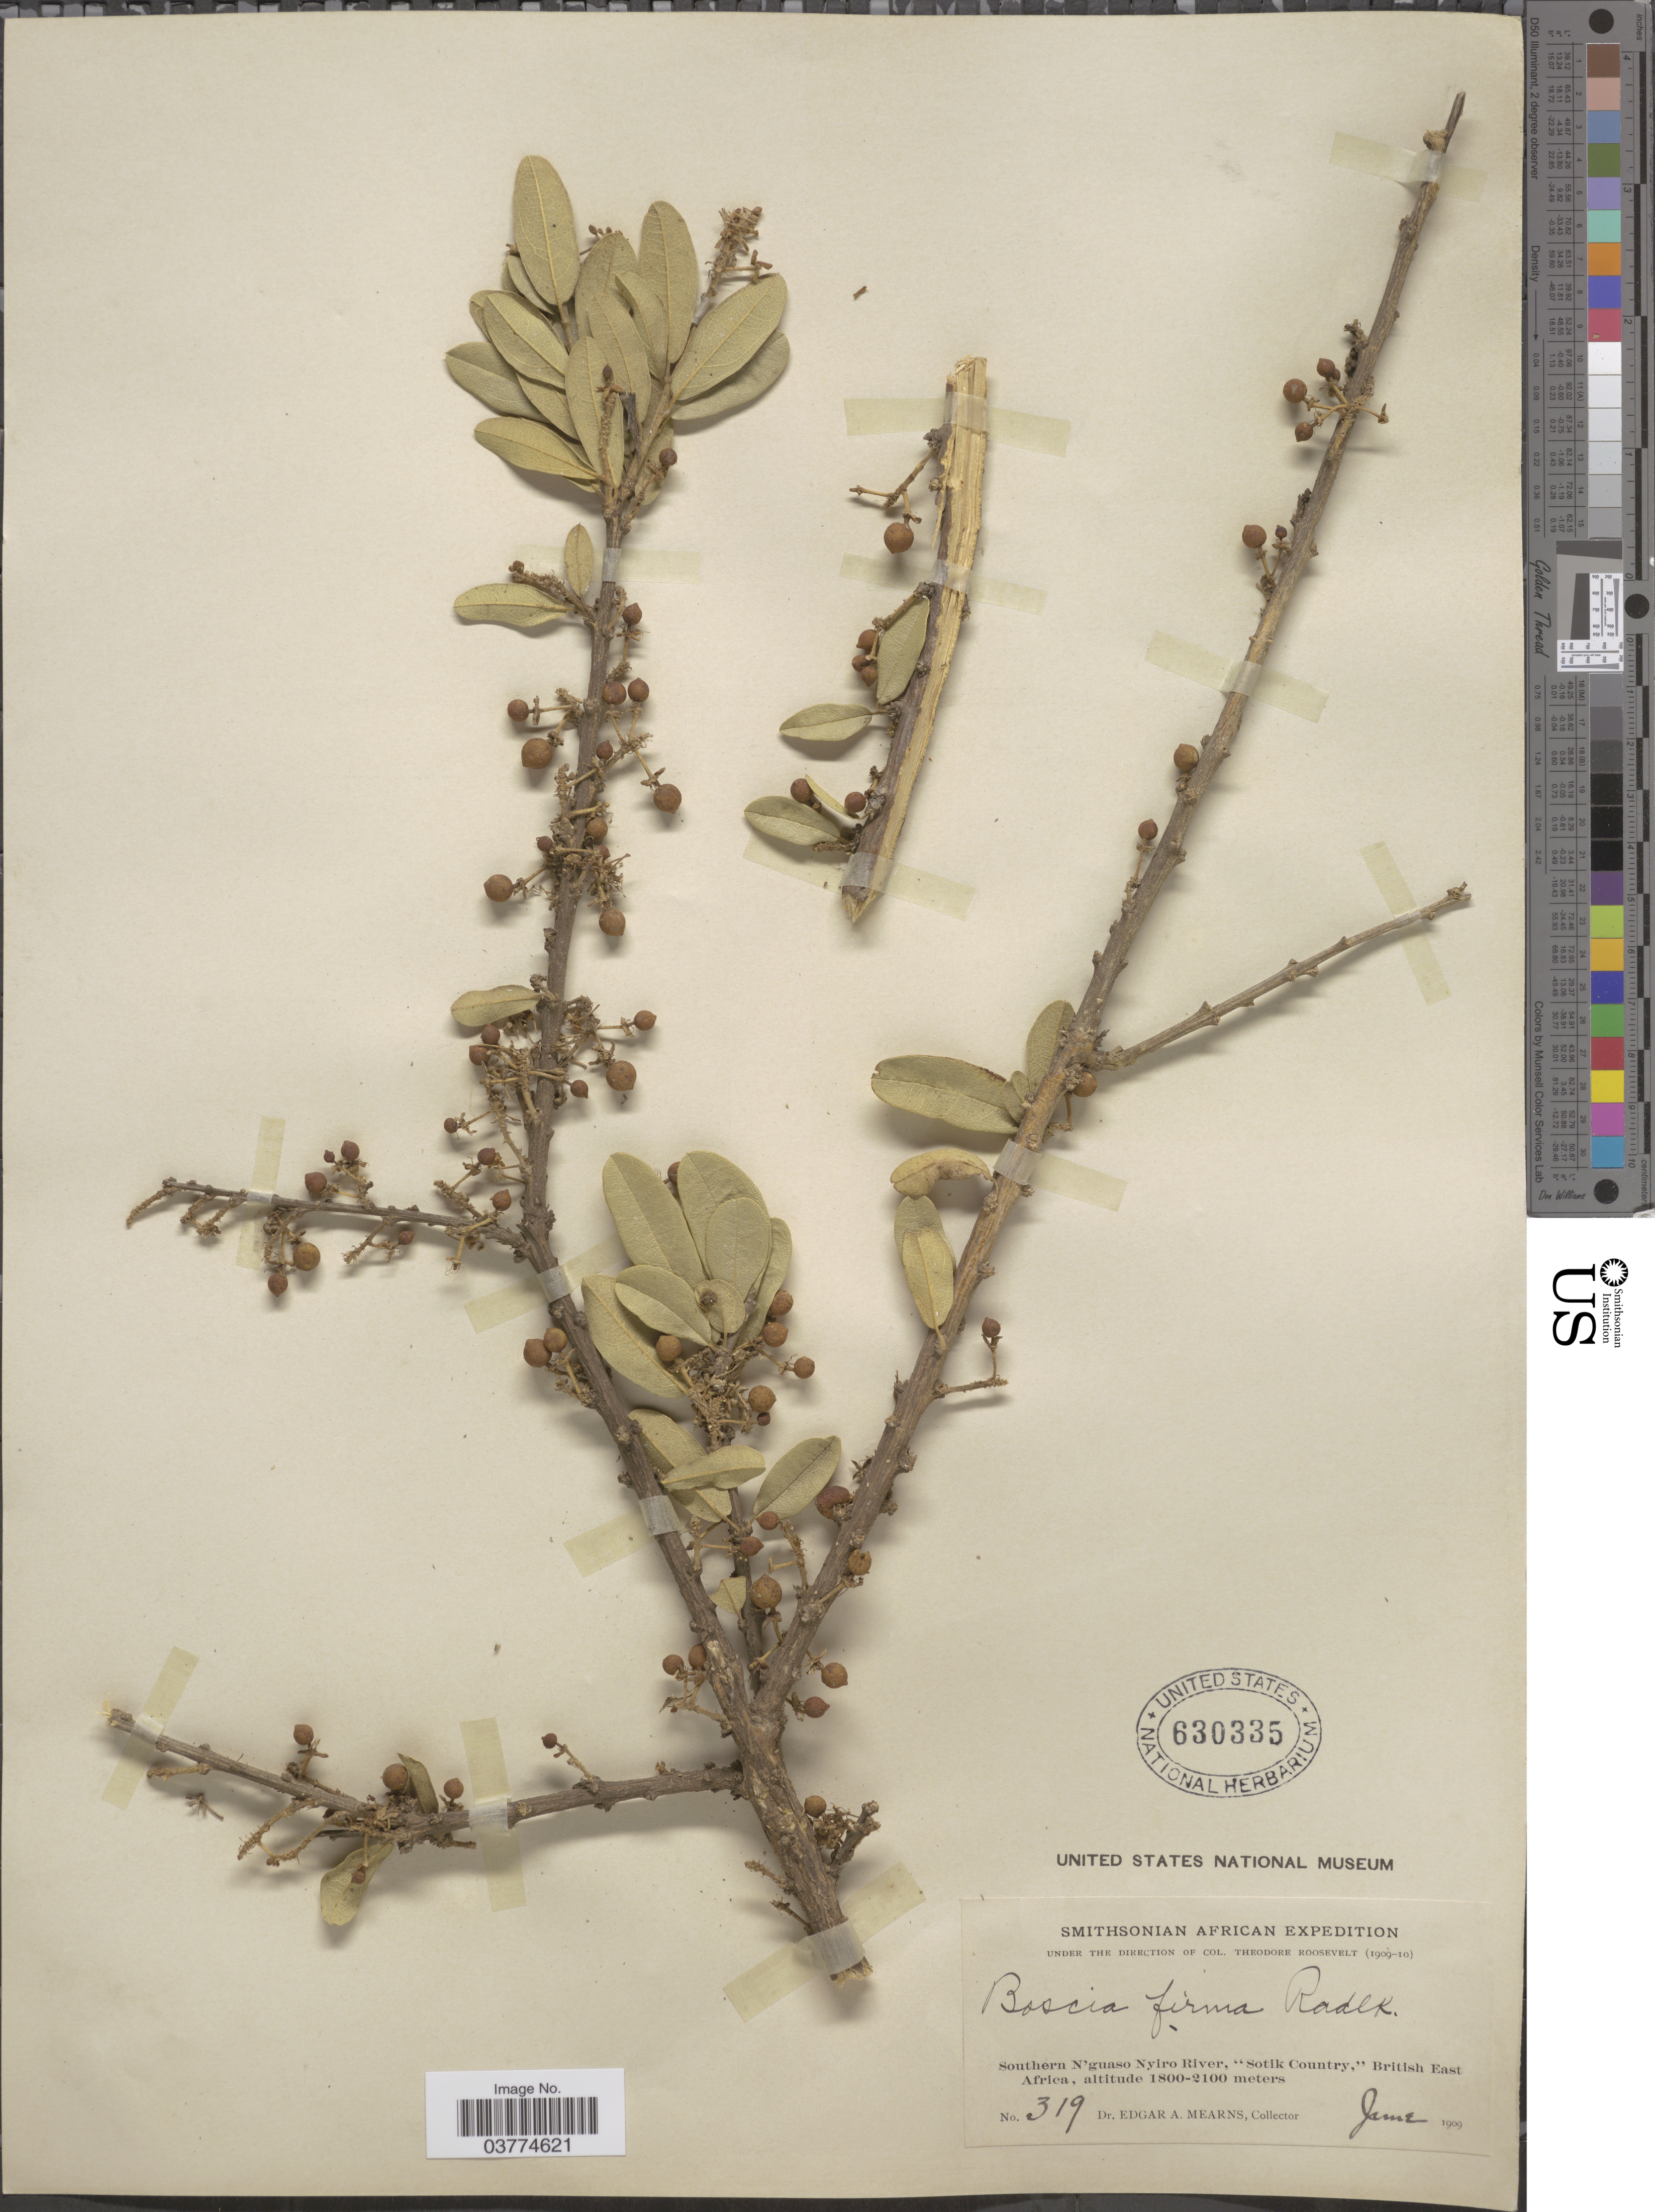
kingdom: Plantae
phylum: Tracheophyta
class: Magnoliopsida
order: Brassicales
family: Capparaceae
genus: Boscia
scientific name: Boscia firma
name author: Radlk.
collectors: E. A. Mearns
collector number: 319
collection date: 1909-06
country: Kenya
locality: Southern N'guaso Nyiro River, "Sotik Country," British East Africa.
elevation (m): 1800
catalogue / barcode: US 630335